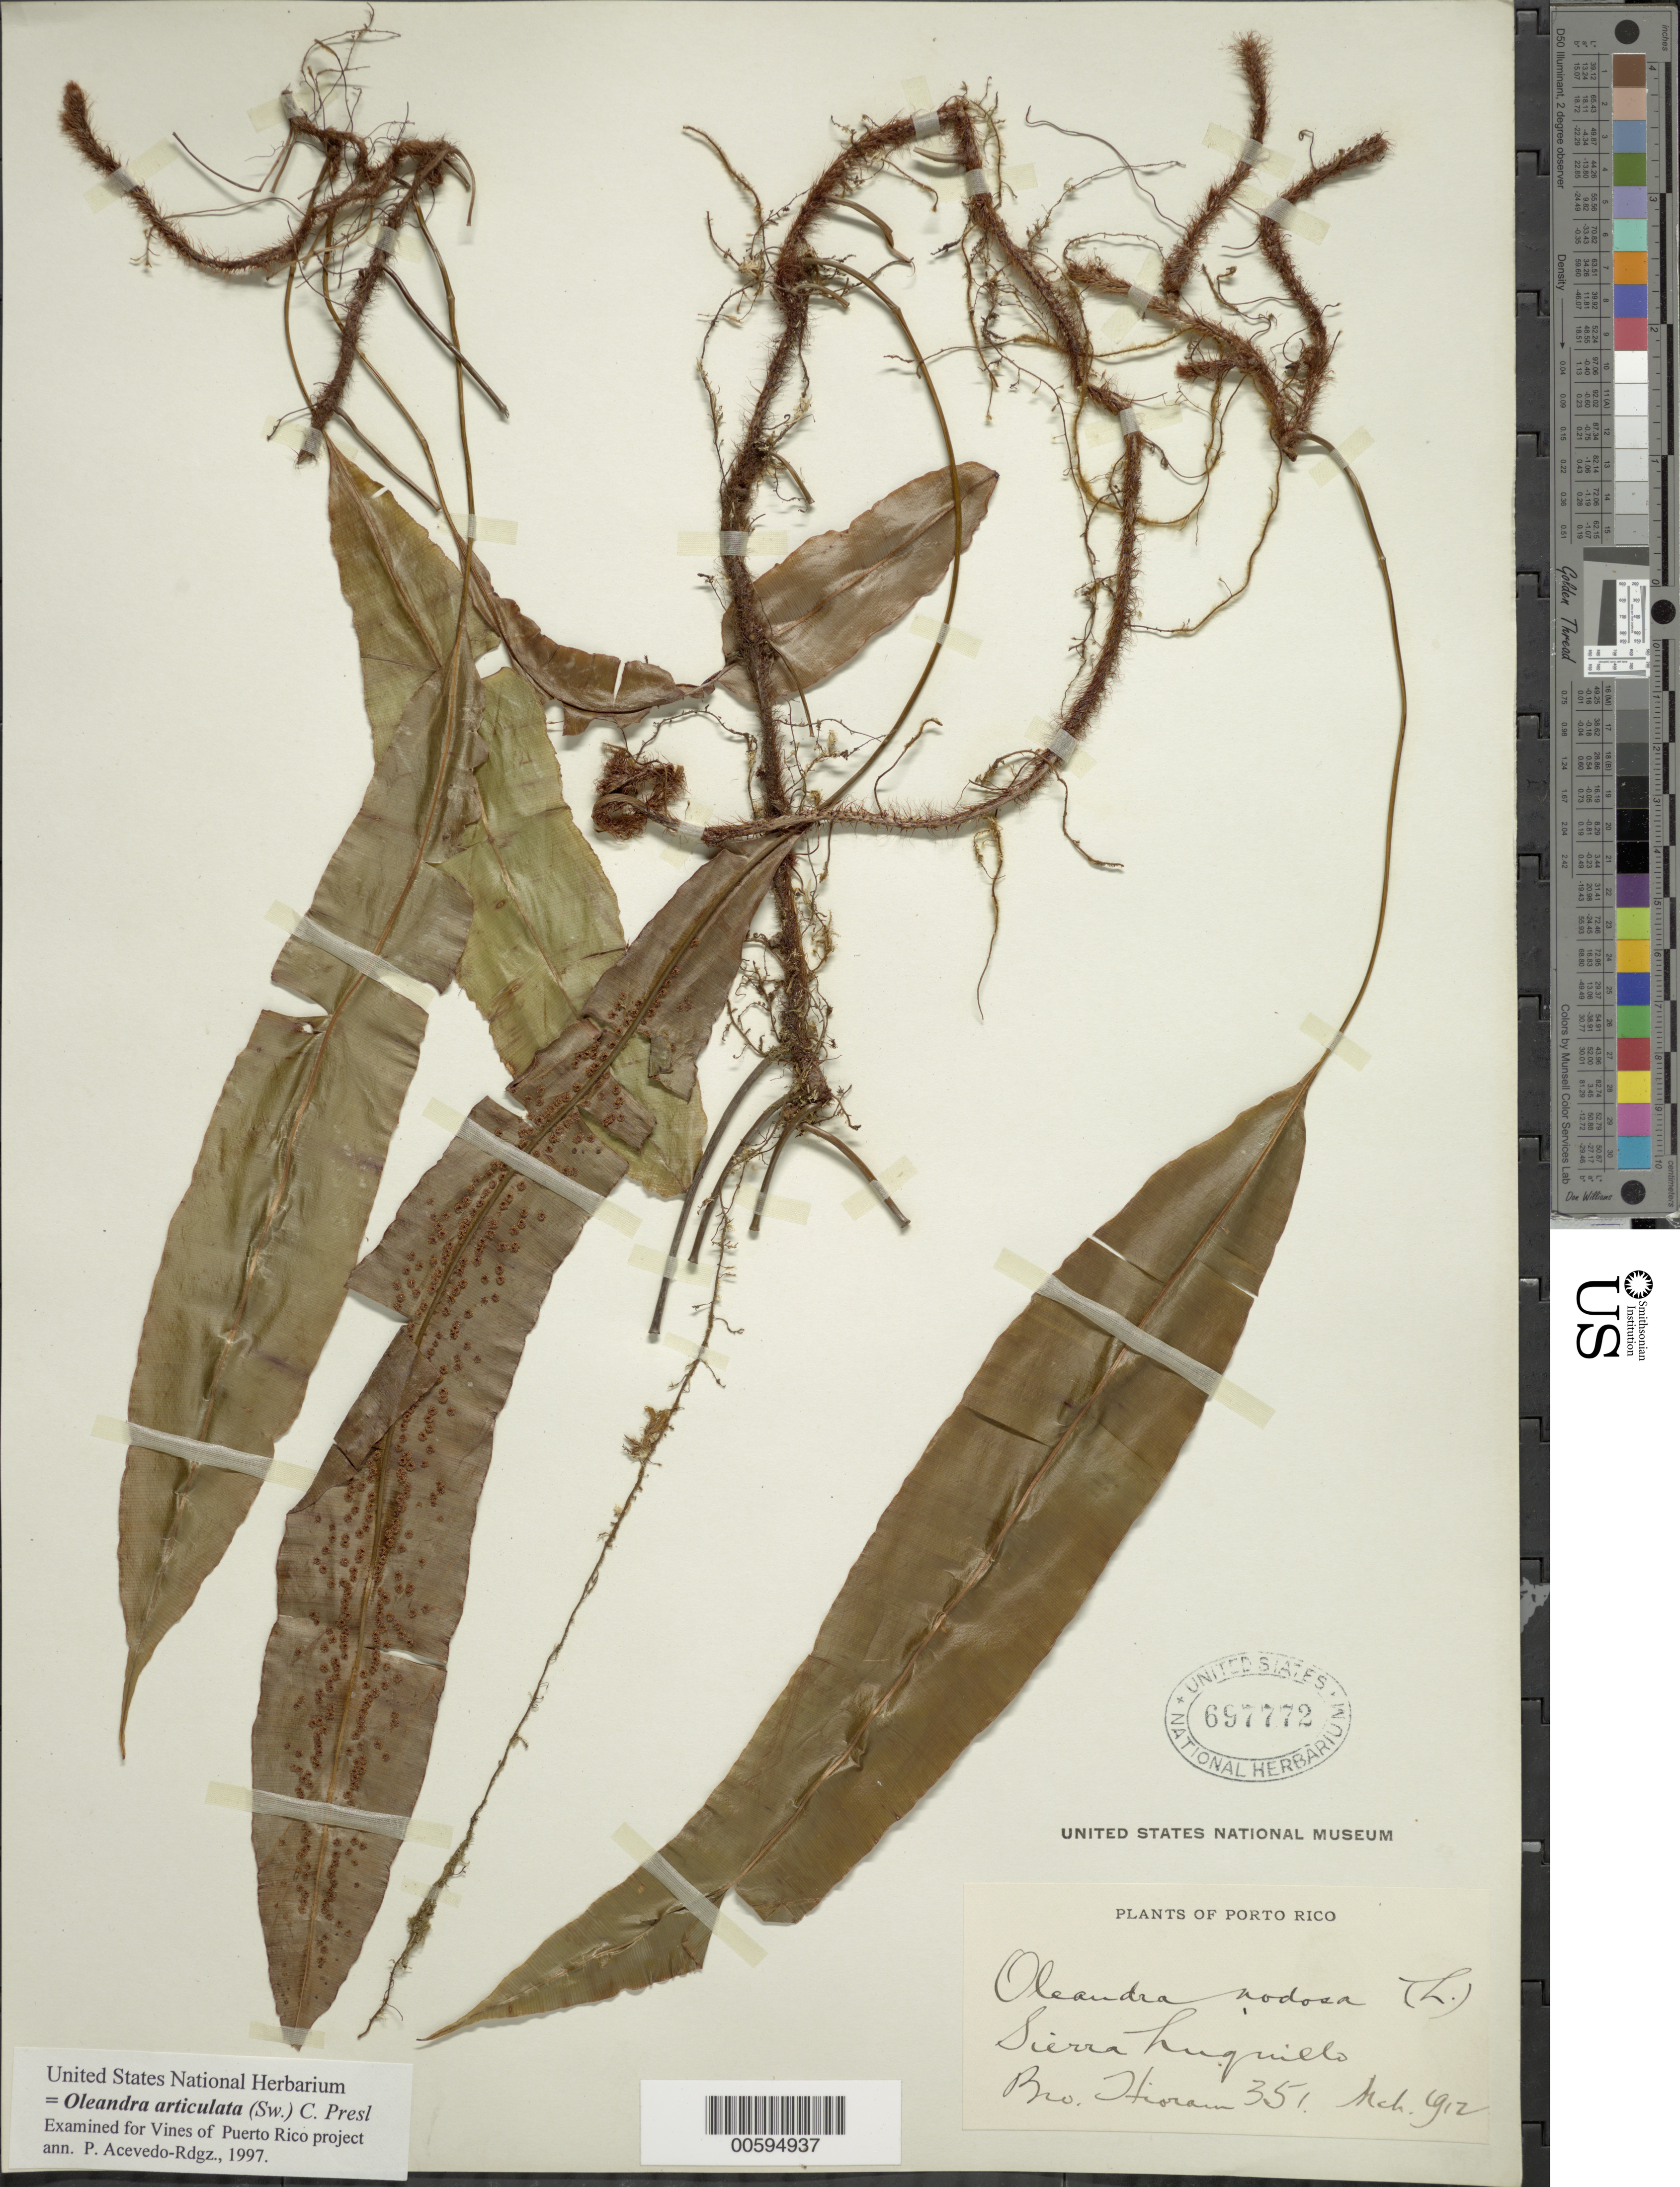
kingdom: Plantae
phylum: Tracheophyta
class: Polypodiopsida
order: Polypodiales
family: Oleandraceae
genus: Oleandra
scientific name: Oleandra articulata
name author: (Sw.) C. Presl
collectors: Bro. Hioram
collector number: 351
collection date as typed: Mar 1912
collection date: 1912-03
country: Puerto Rico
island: Greater Antilles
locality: Sierra de Luquillo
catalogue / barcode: US 697772